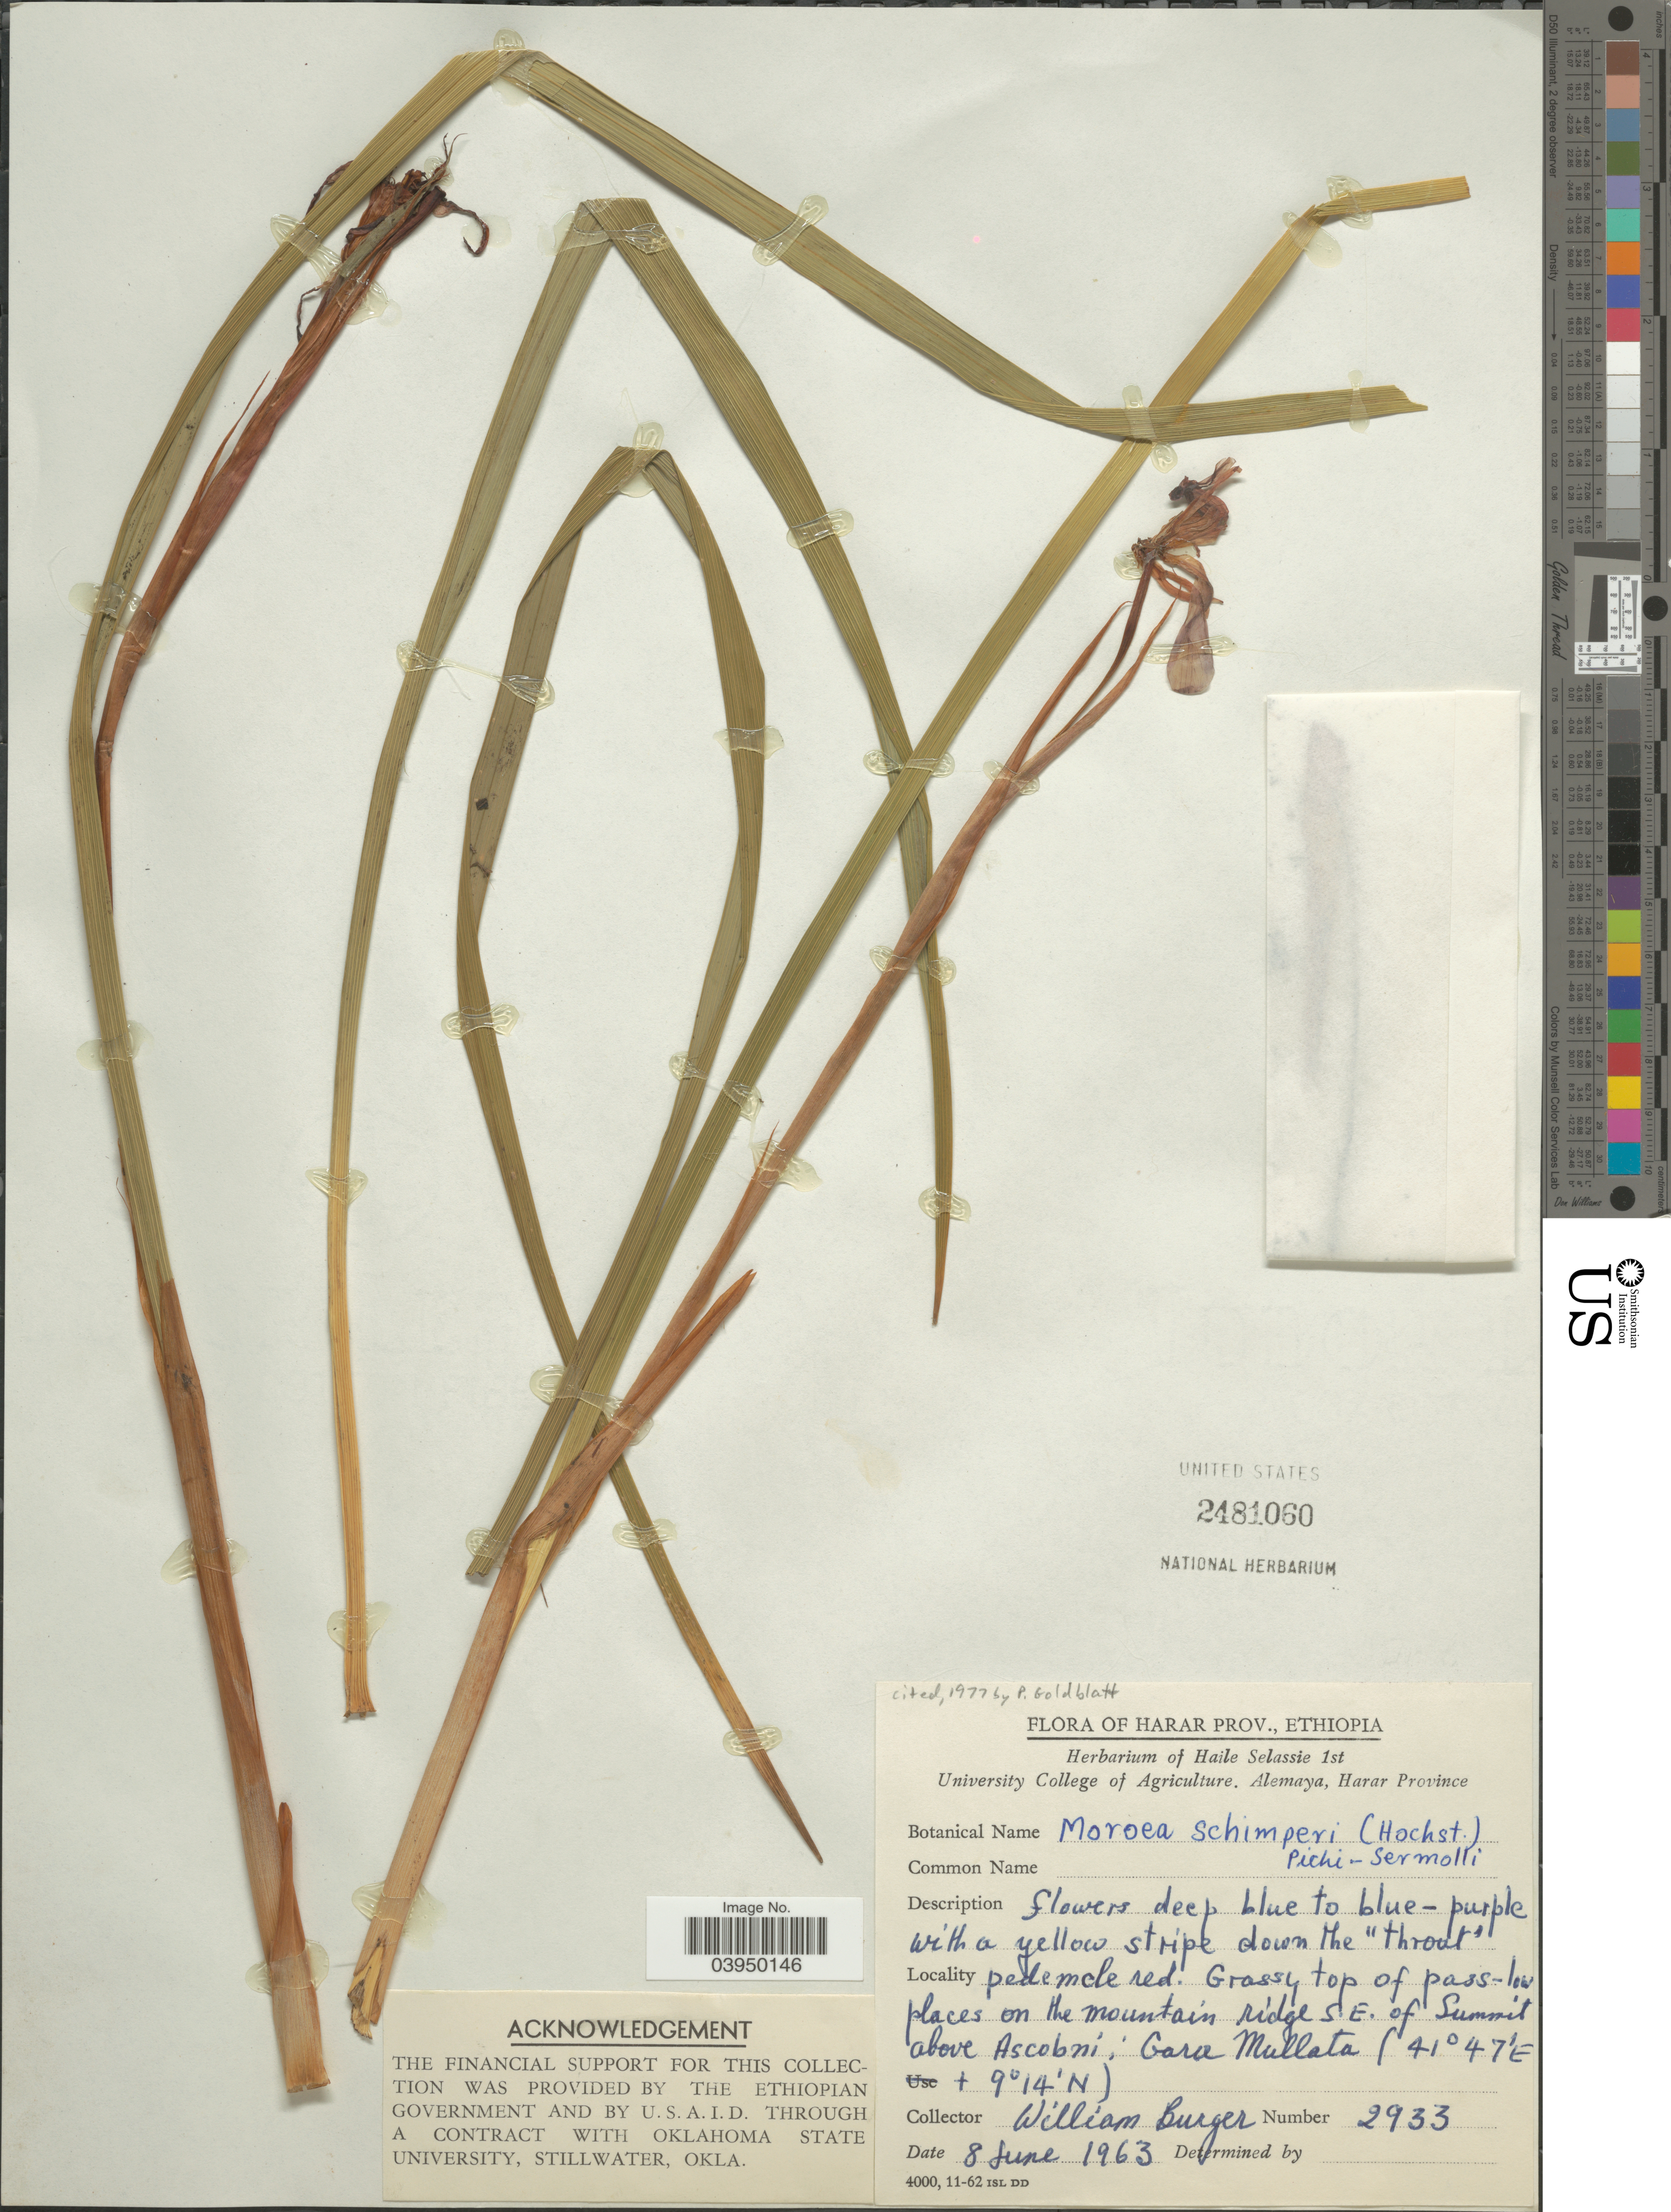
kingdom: Plantae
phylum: Tracheophyta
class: Liliopsida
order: Asparagales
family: Iridaceae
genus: Moraea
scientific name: Moraea schimperi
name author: (Hochst.) Pic. Serm.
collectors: W. Burger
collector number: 2933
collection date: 1963-06-08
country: Ethiopia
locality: Harar Prov. Pedemele red. Grassy top of Pass-low places on the mountain ridge S.E. of Summit above Acobni: Gara Mullata.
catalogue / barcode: US 2481060